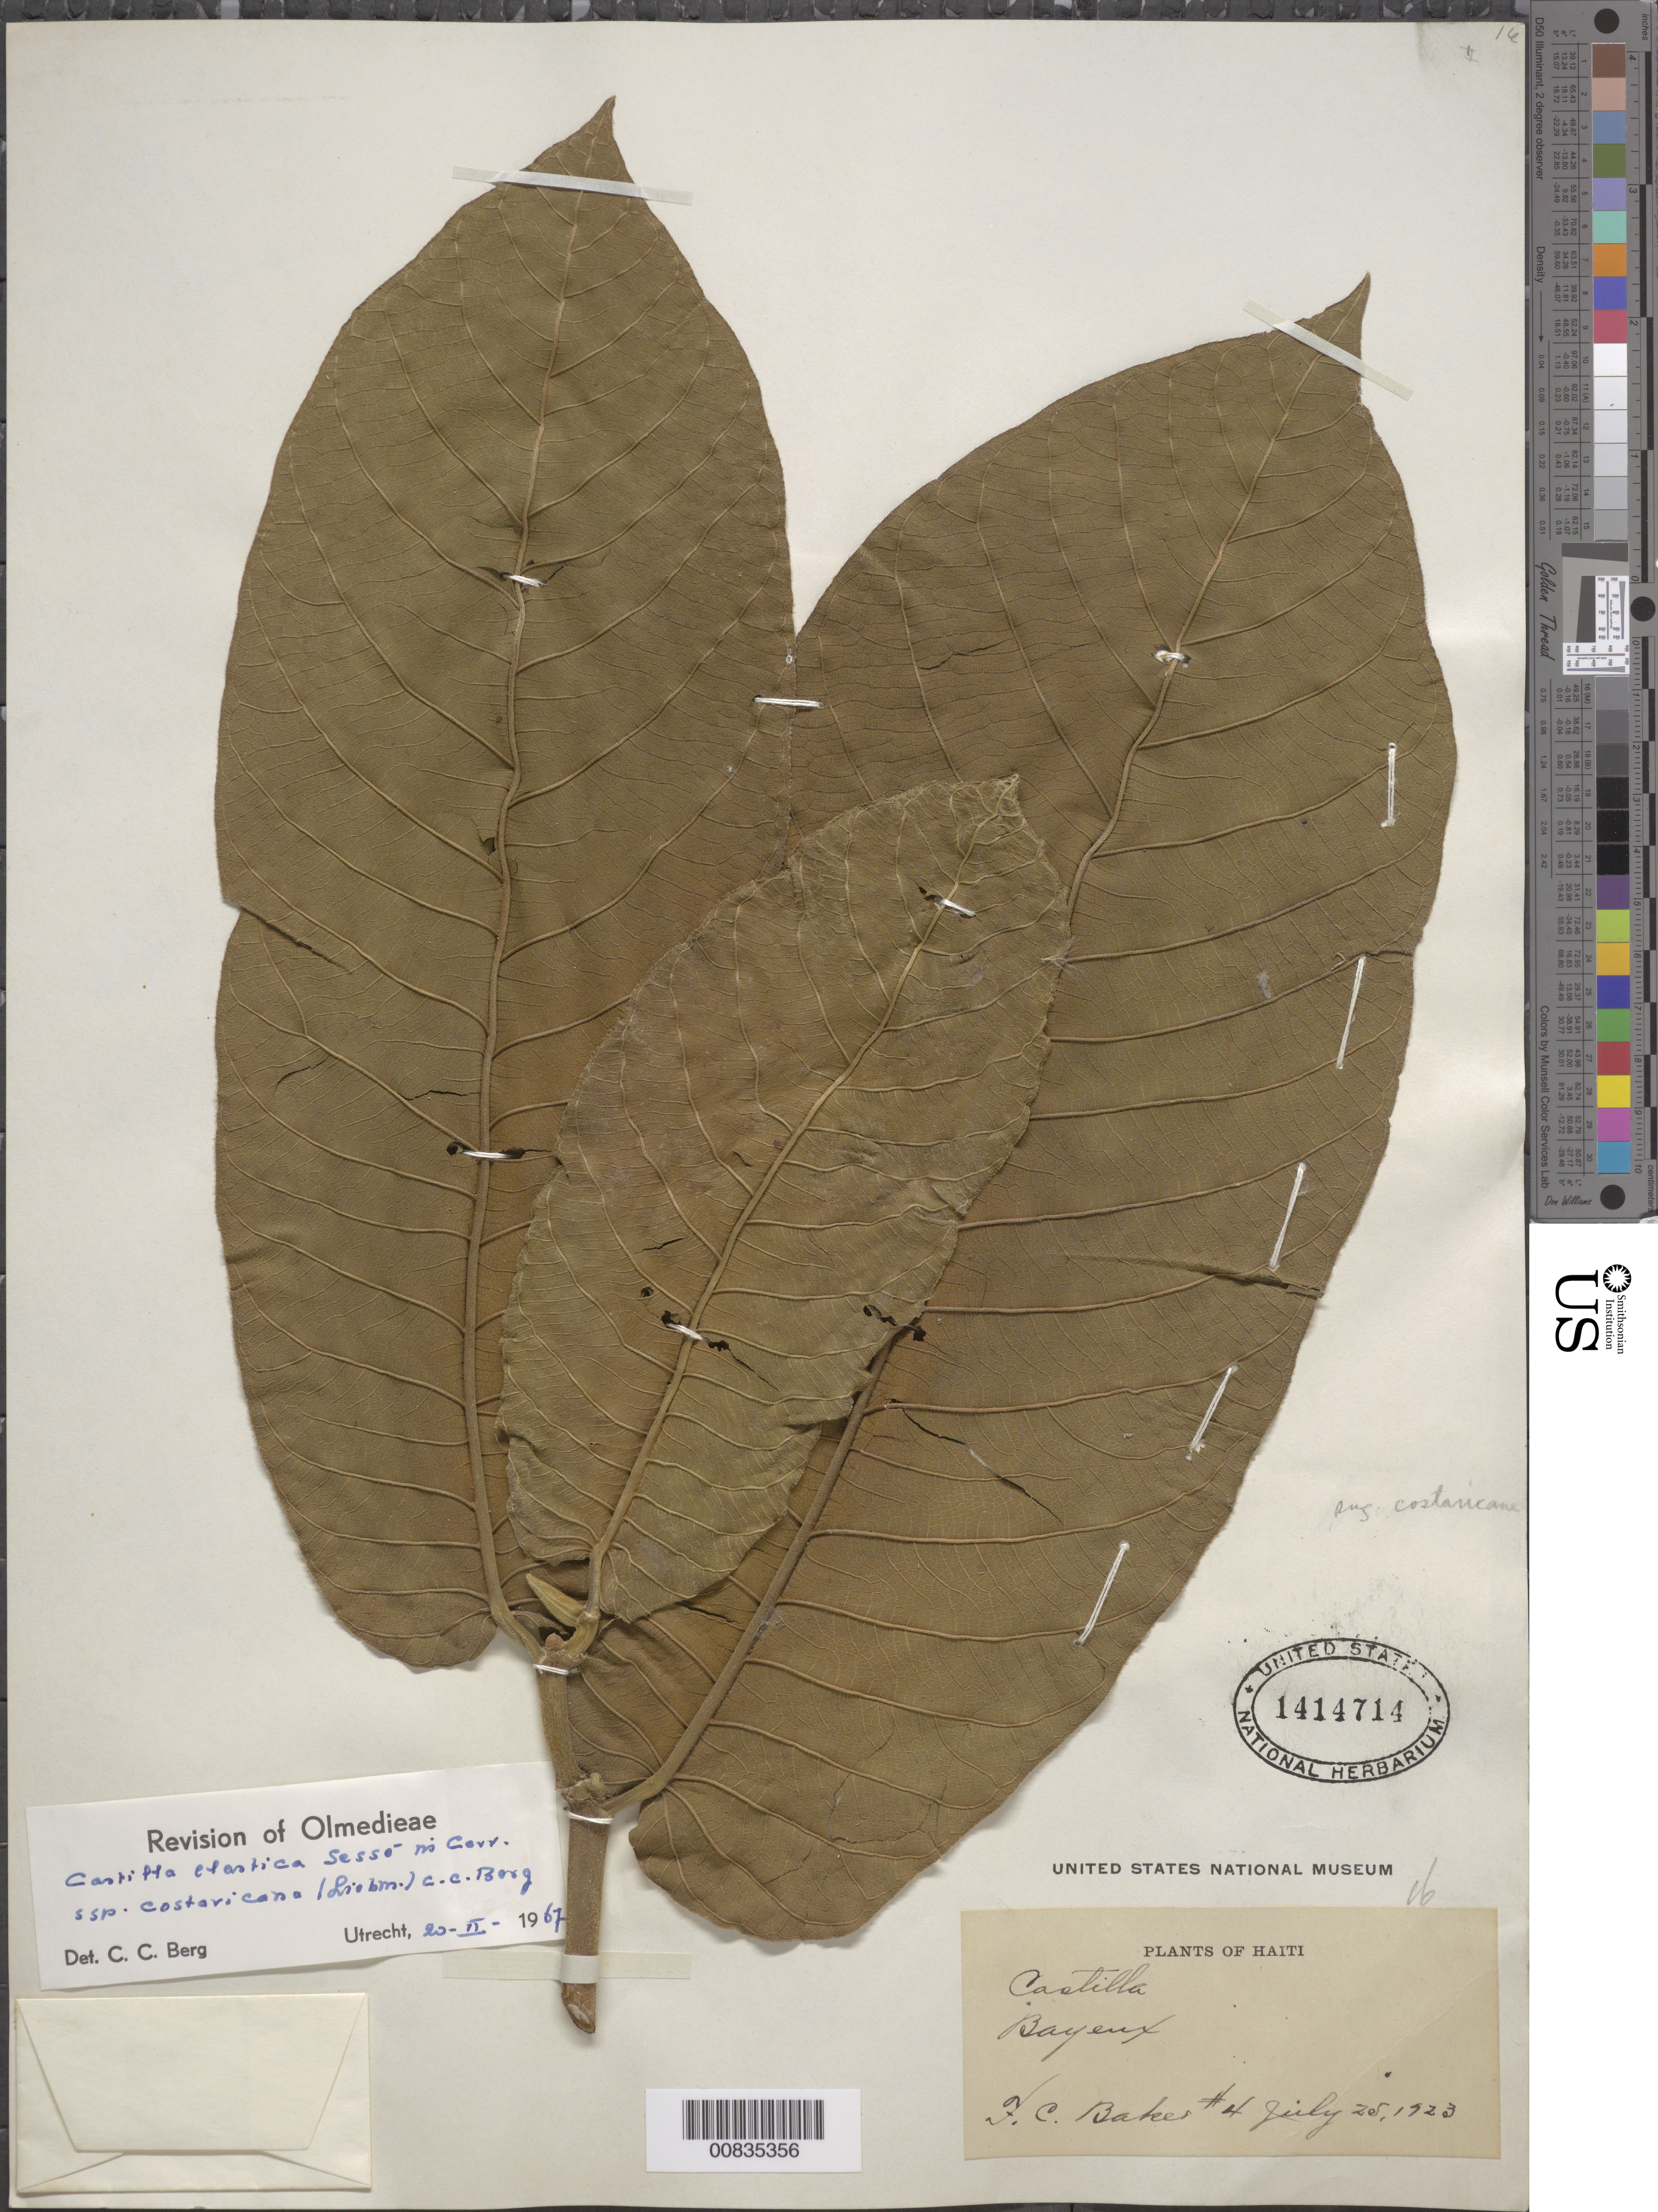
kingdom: Plantae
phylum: Tracheophyta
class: Magnoliopsida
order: Rosales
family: Moraceae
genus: Castilla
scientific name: Castilla elastica subsp. costaricana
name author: (Liebm.) C.C. Berg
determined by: Berg, C. C.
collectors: F. C. Baker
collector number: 4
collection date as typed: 25 Jul 1923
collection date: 1923-07-25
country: Haiti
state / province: Nord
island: Hispaniola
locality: Bayeux.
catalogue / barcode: US 1414714